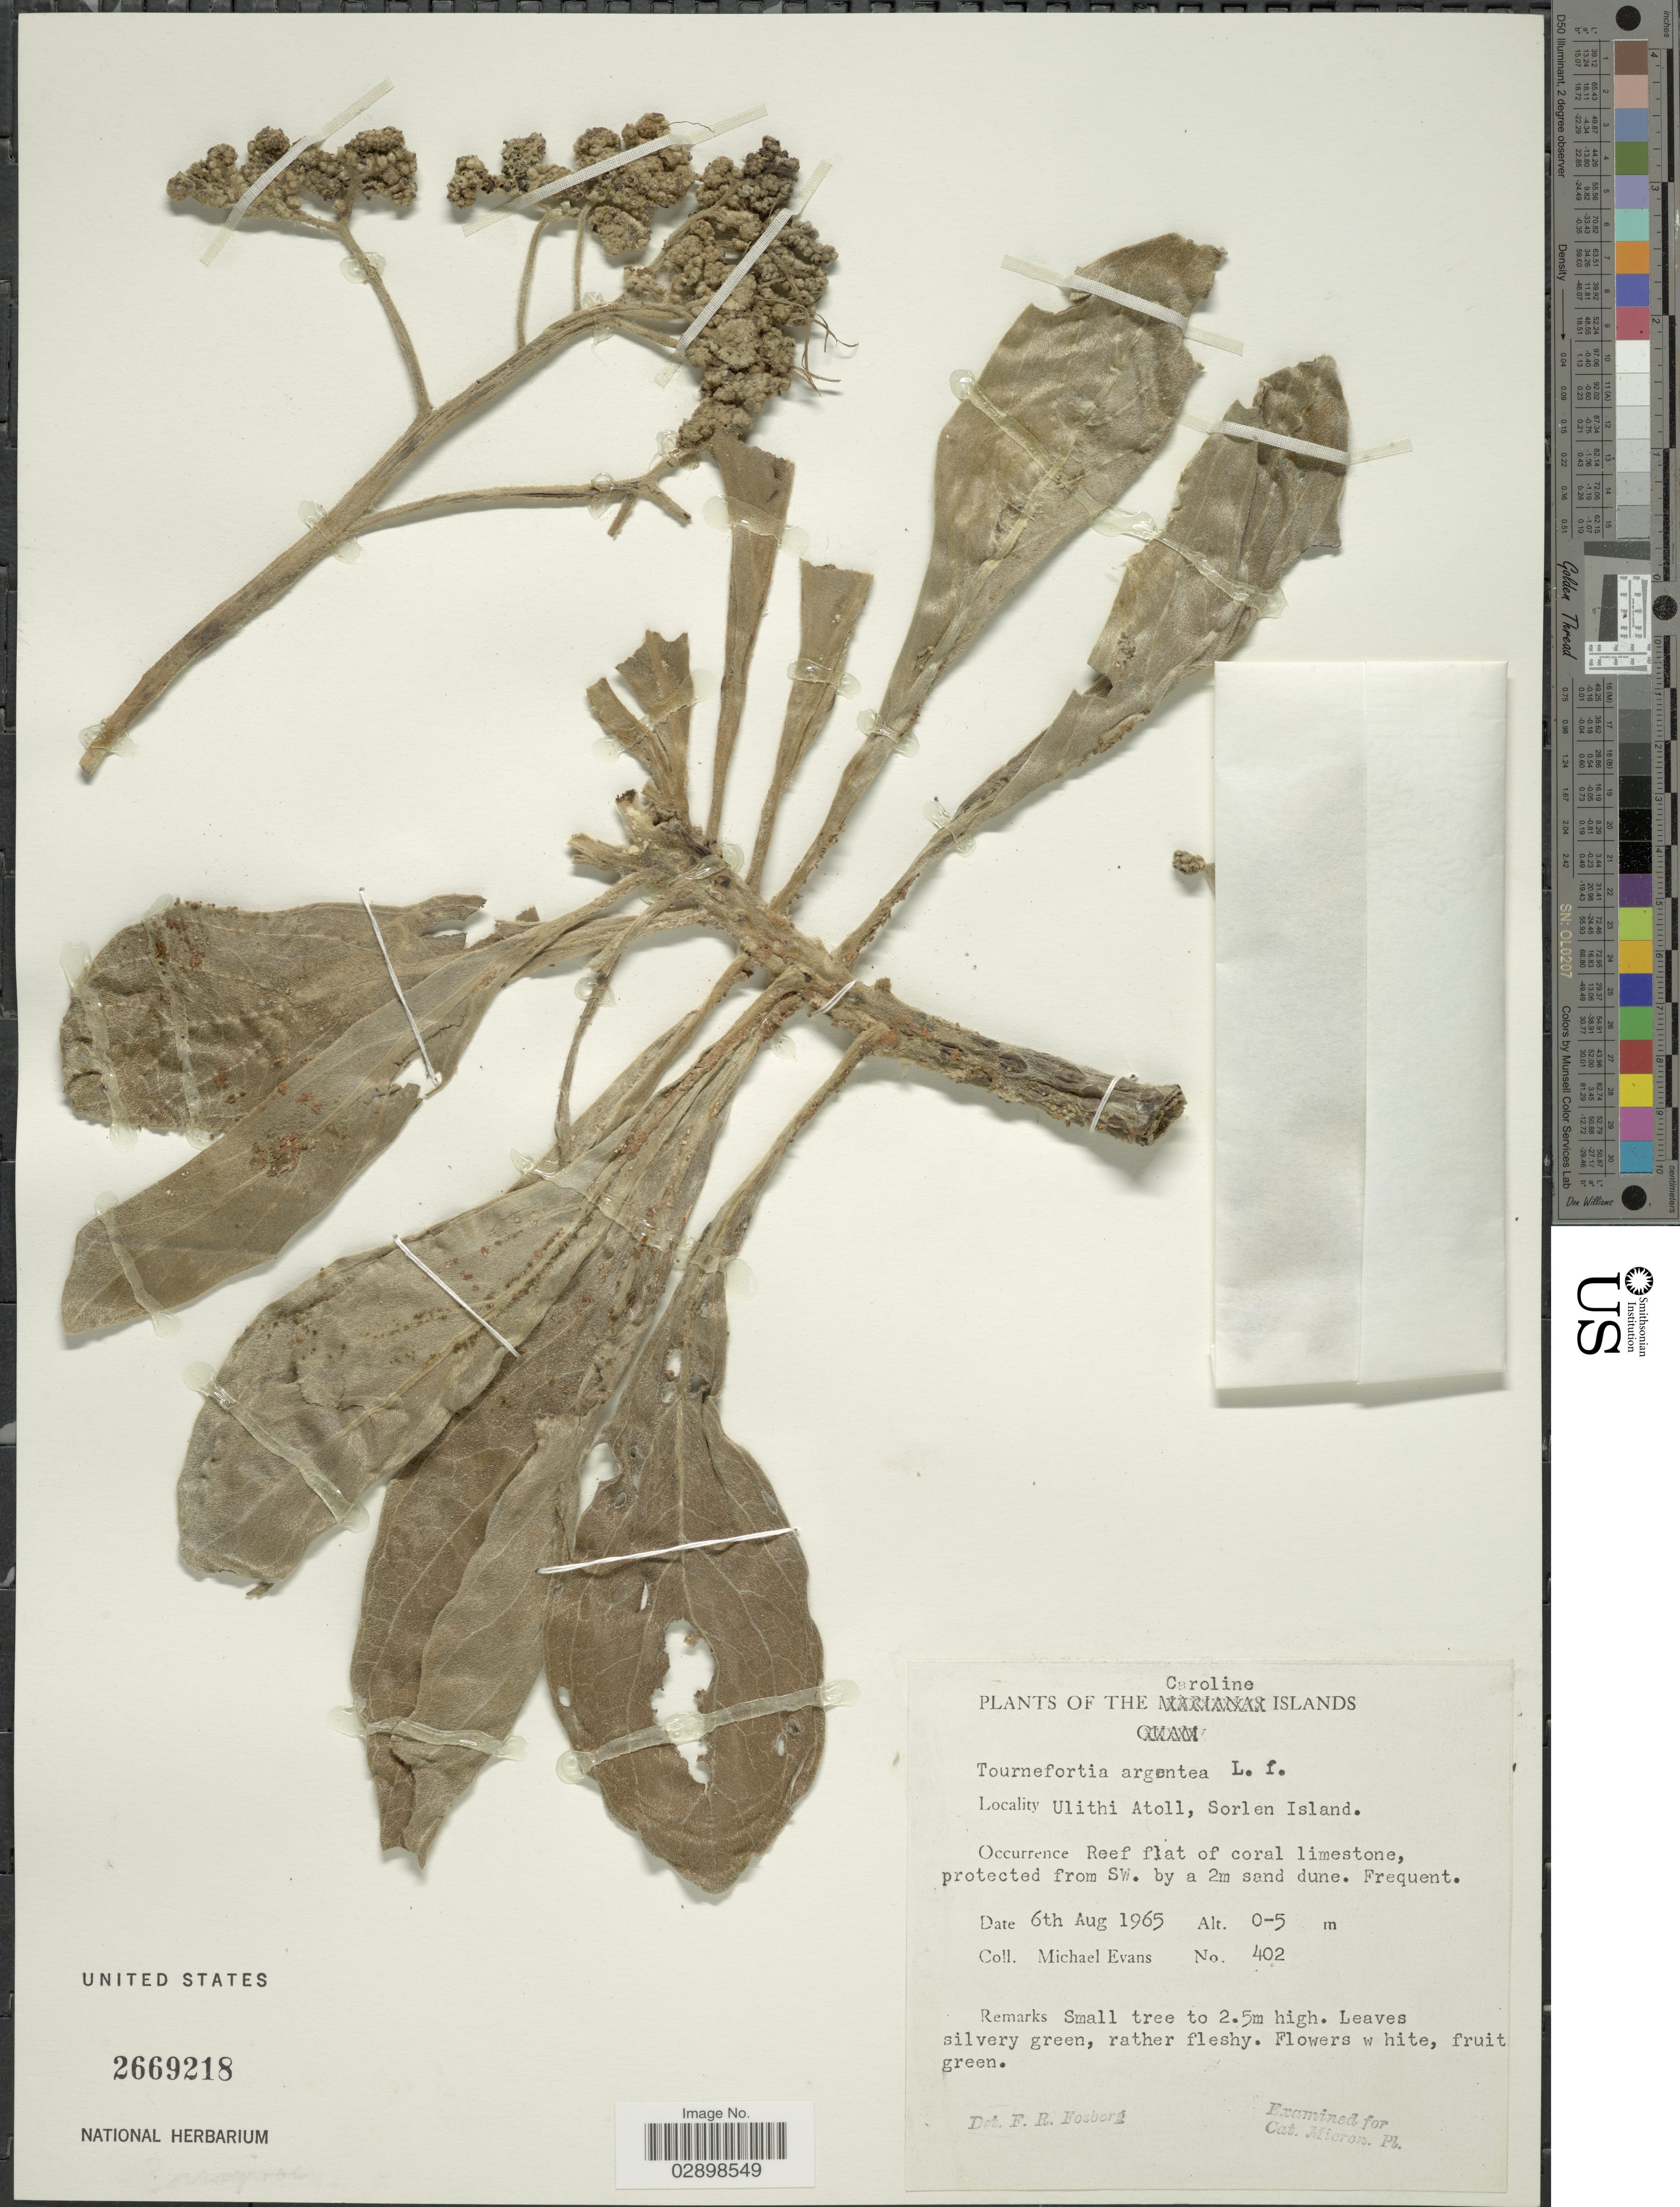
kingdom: Plantae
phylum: Tracheophyta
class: Magnoliopsida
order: Boraginales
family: Heliotropiaceae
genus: Heliotropium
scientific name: Heliotropium arboreum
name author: (Blanco) Mabberley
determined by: Wagner, W. L., (BOT), Smithsonian Institution - National Museum of Natural History (UNITED STATES)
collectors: M. Evans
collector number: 402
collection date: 1965-08-06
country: Micronesia, Federated States of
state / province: Yap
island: Ulithi Atoll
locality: Caroline Islands. Ulithi Atoll, Sorlen Island. Reef flat of coral limestone, protected from SW. by a 2m sand dune.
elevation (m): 0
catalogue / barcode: US 2669218